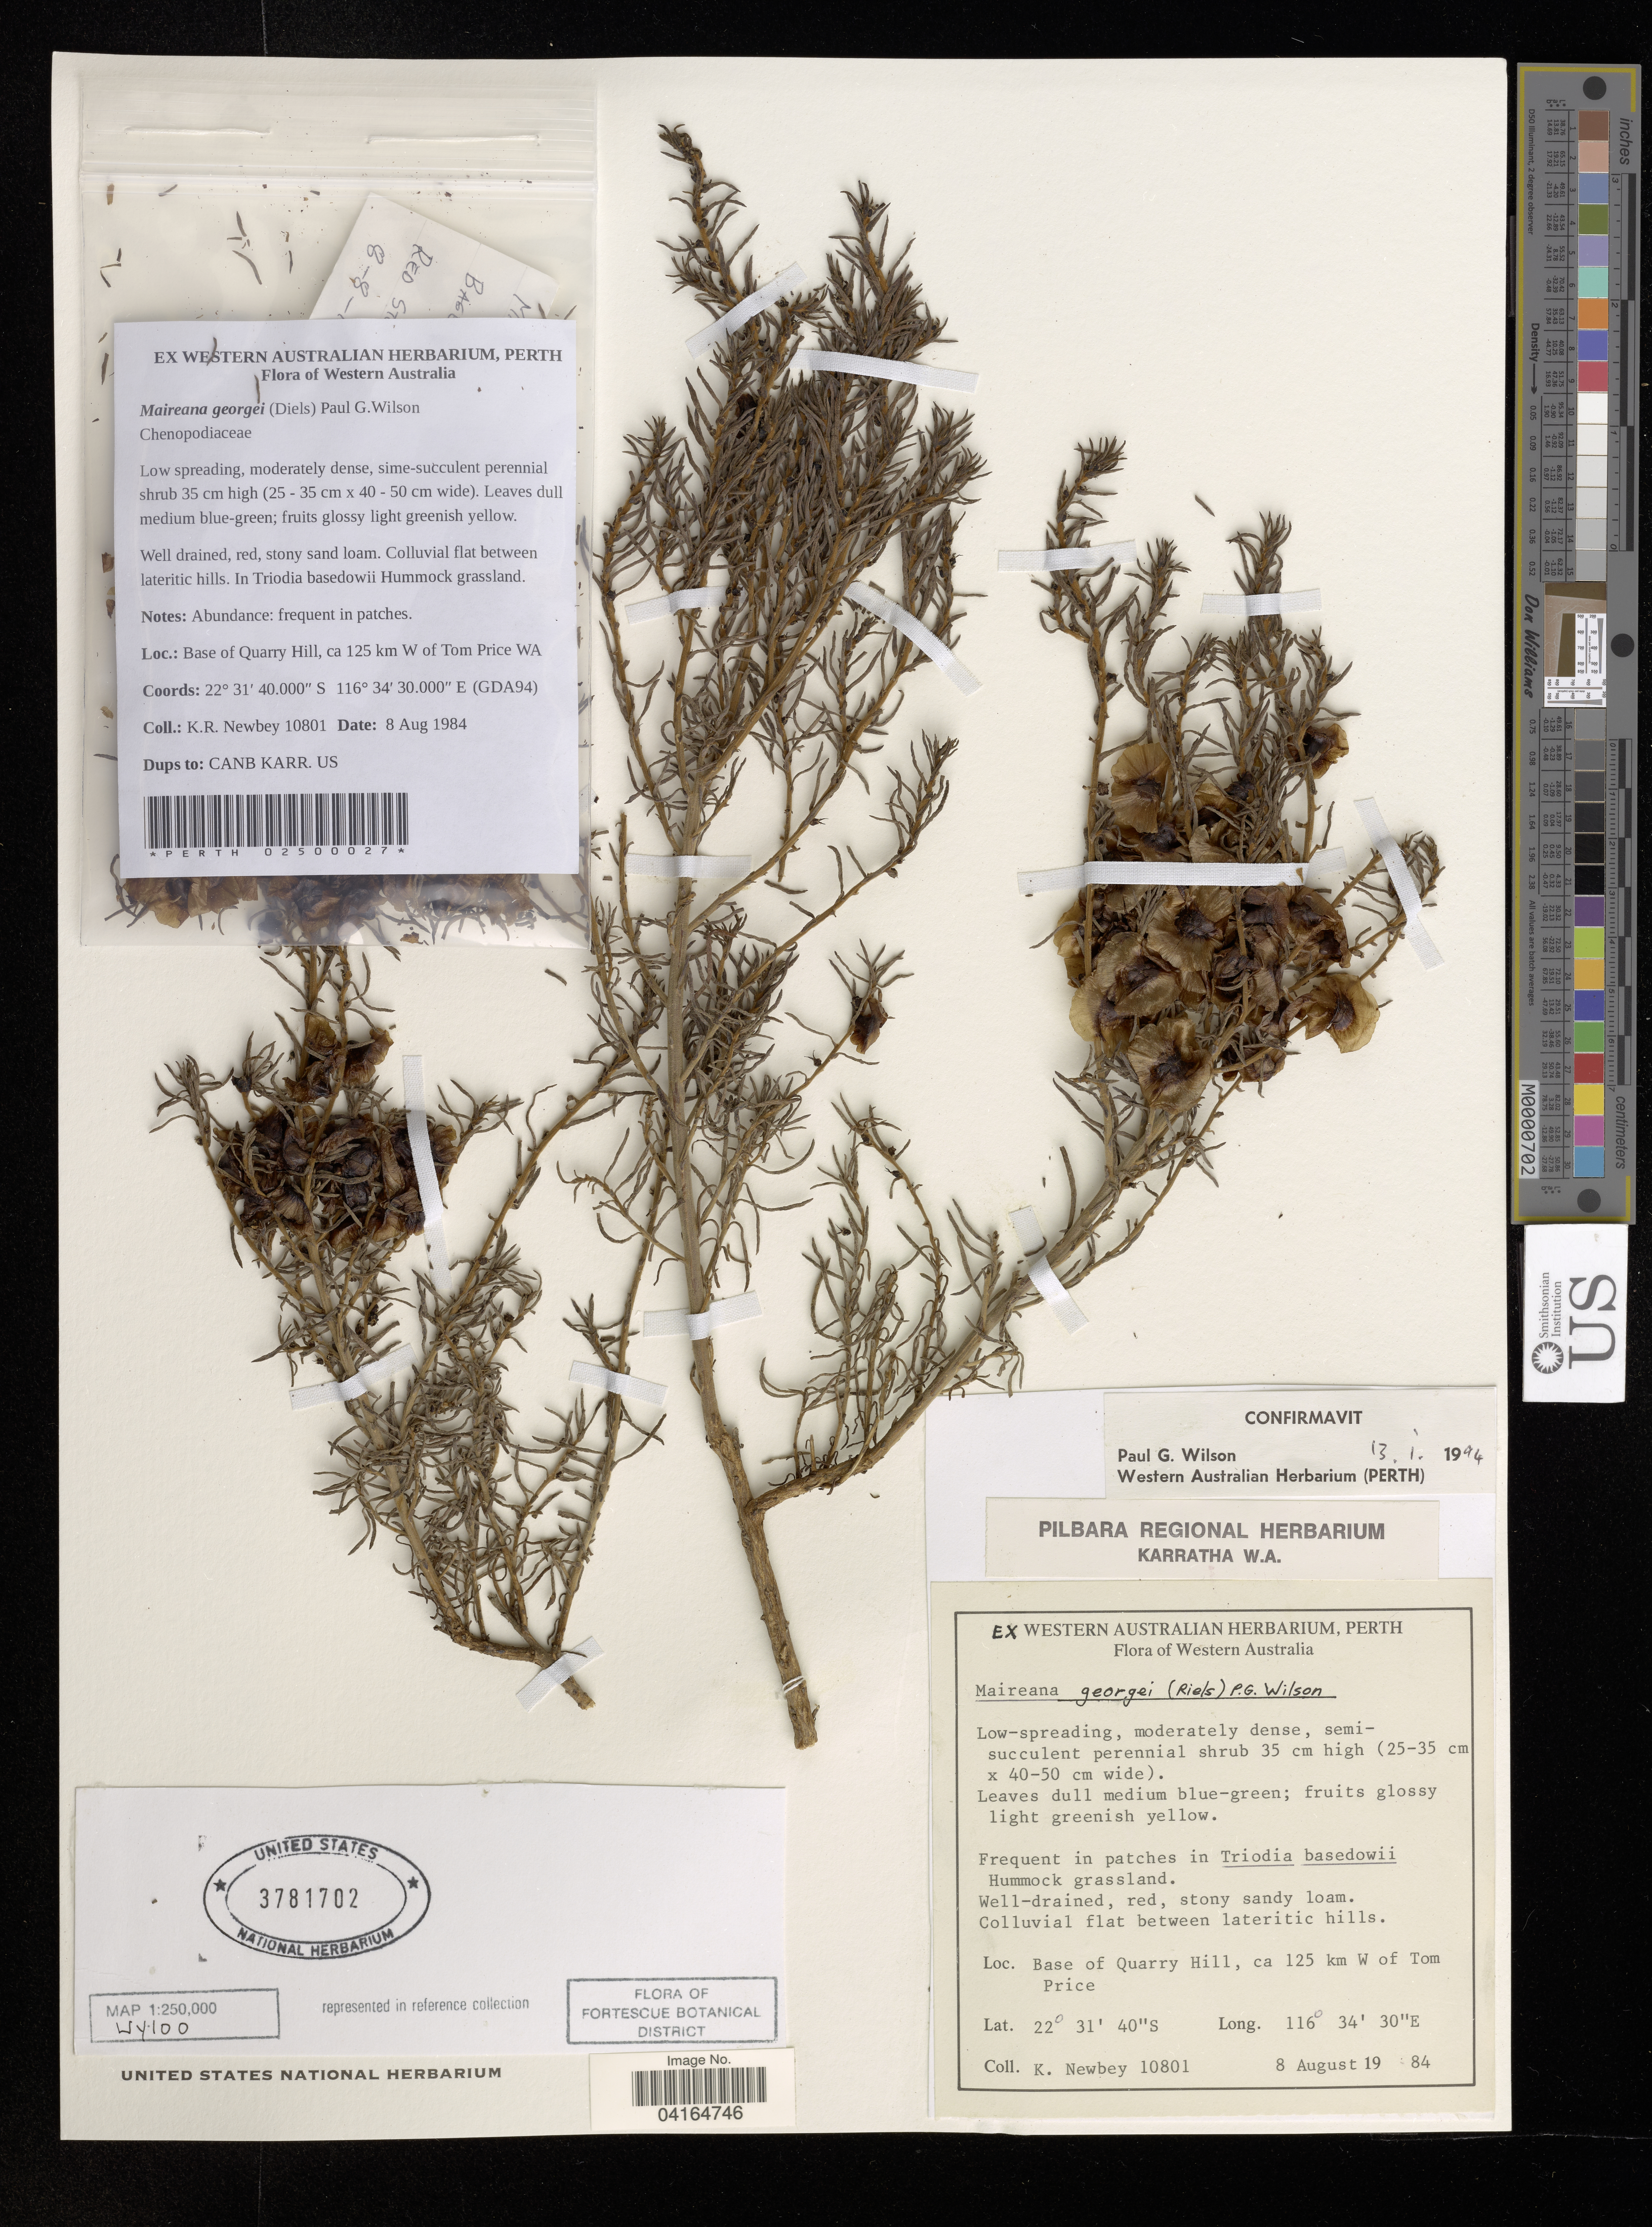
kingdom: Plantae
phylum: Tracheophyta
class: Magnoliopsida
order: Caryophyllales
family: Amaranthaceae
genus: Maireana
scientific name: Maireana georgei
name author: (Diels) Paul G. Wilson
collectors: K. Newbey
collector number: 10801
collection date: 1984-08-08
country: Australia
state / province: Western Australia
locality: Base of Quarry Hill, ca 125 km W of Tom Price.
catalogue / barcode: US 3781702